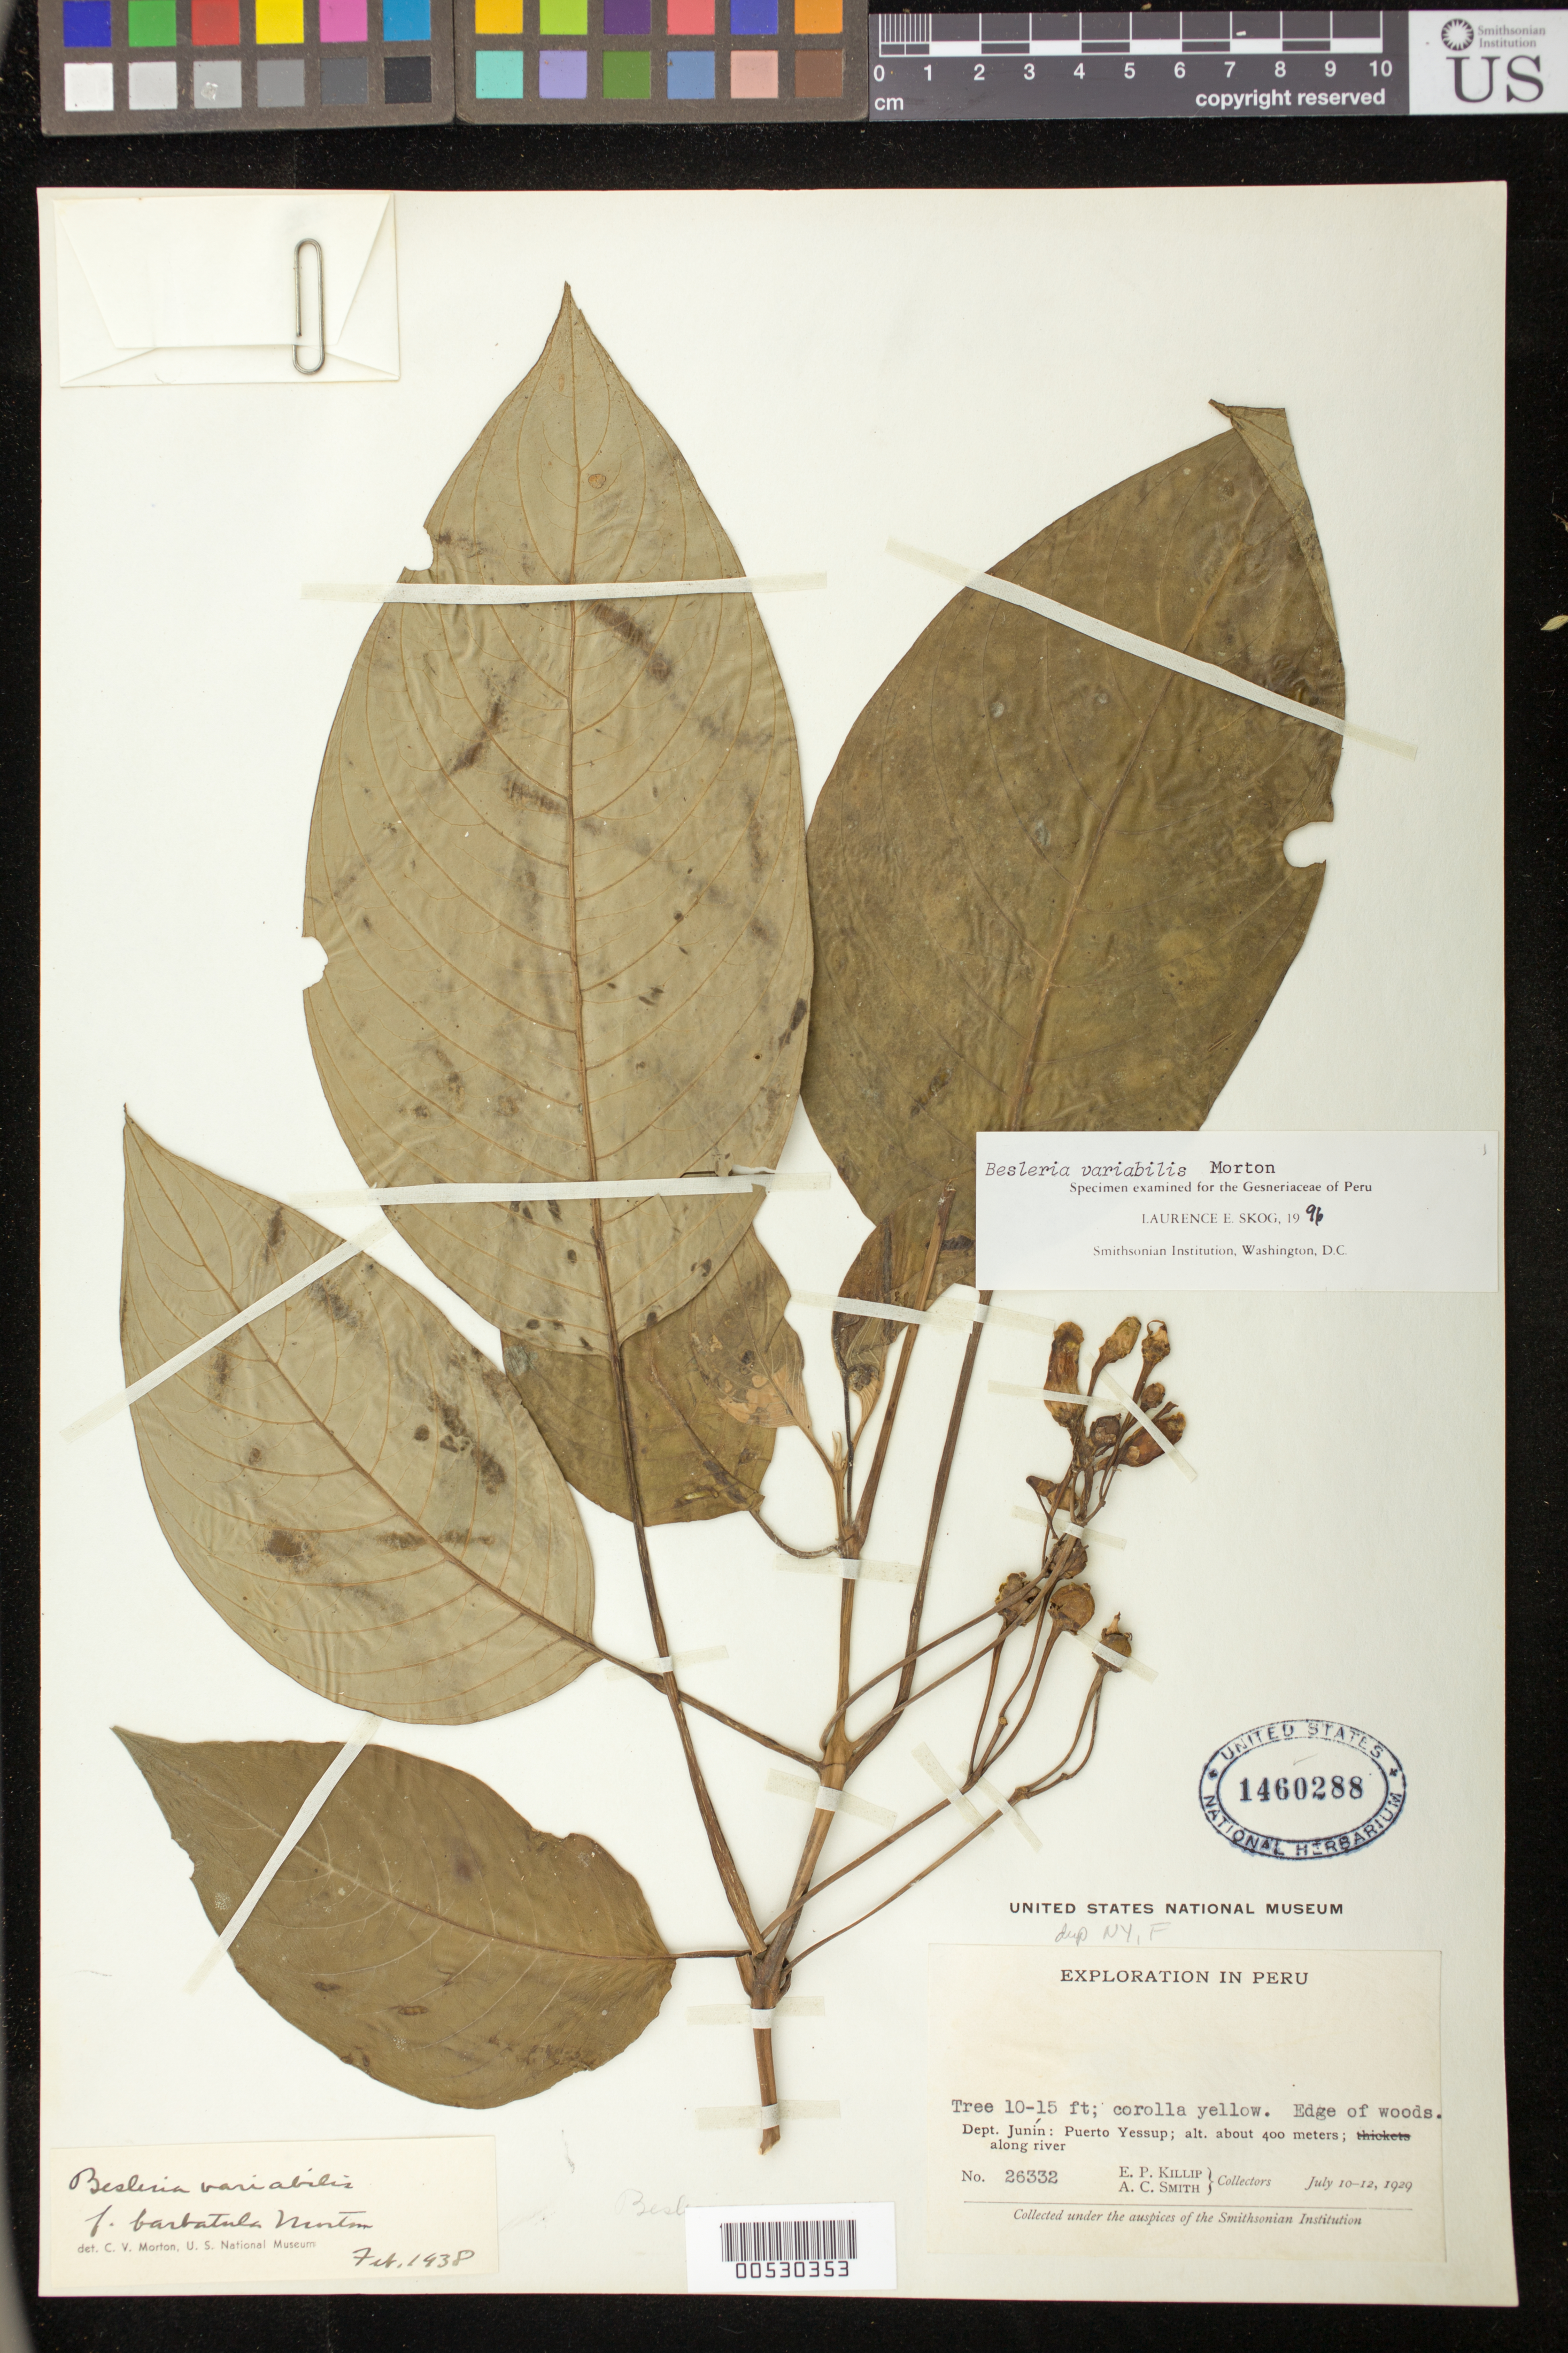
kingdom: Plantae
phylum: Tracheophyta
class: Magnoliopsida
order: Lamiales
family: Gesneriaceae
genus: Besleria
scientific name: Besleria variabilis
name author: C.V. Morton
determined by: Skog, Laurence E.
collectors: E. P. Killip & A. C. Smith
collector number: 26332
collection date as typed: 10-12 Jul 1929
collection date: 1929-07-10/1929-07-12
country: Peru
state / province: Junín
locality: Puerto Yessup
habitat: Edge of woods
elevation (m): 400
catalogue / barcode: US 1460288